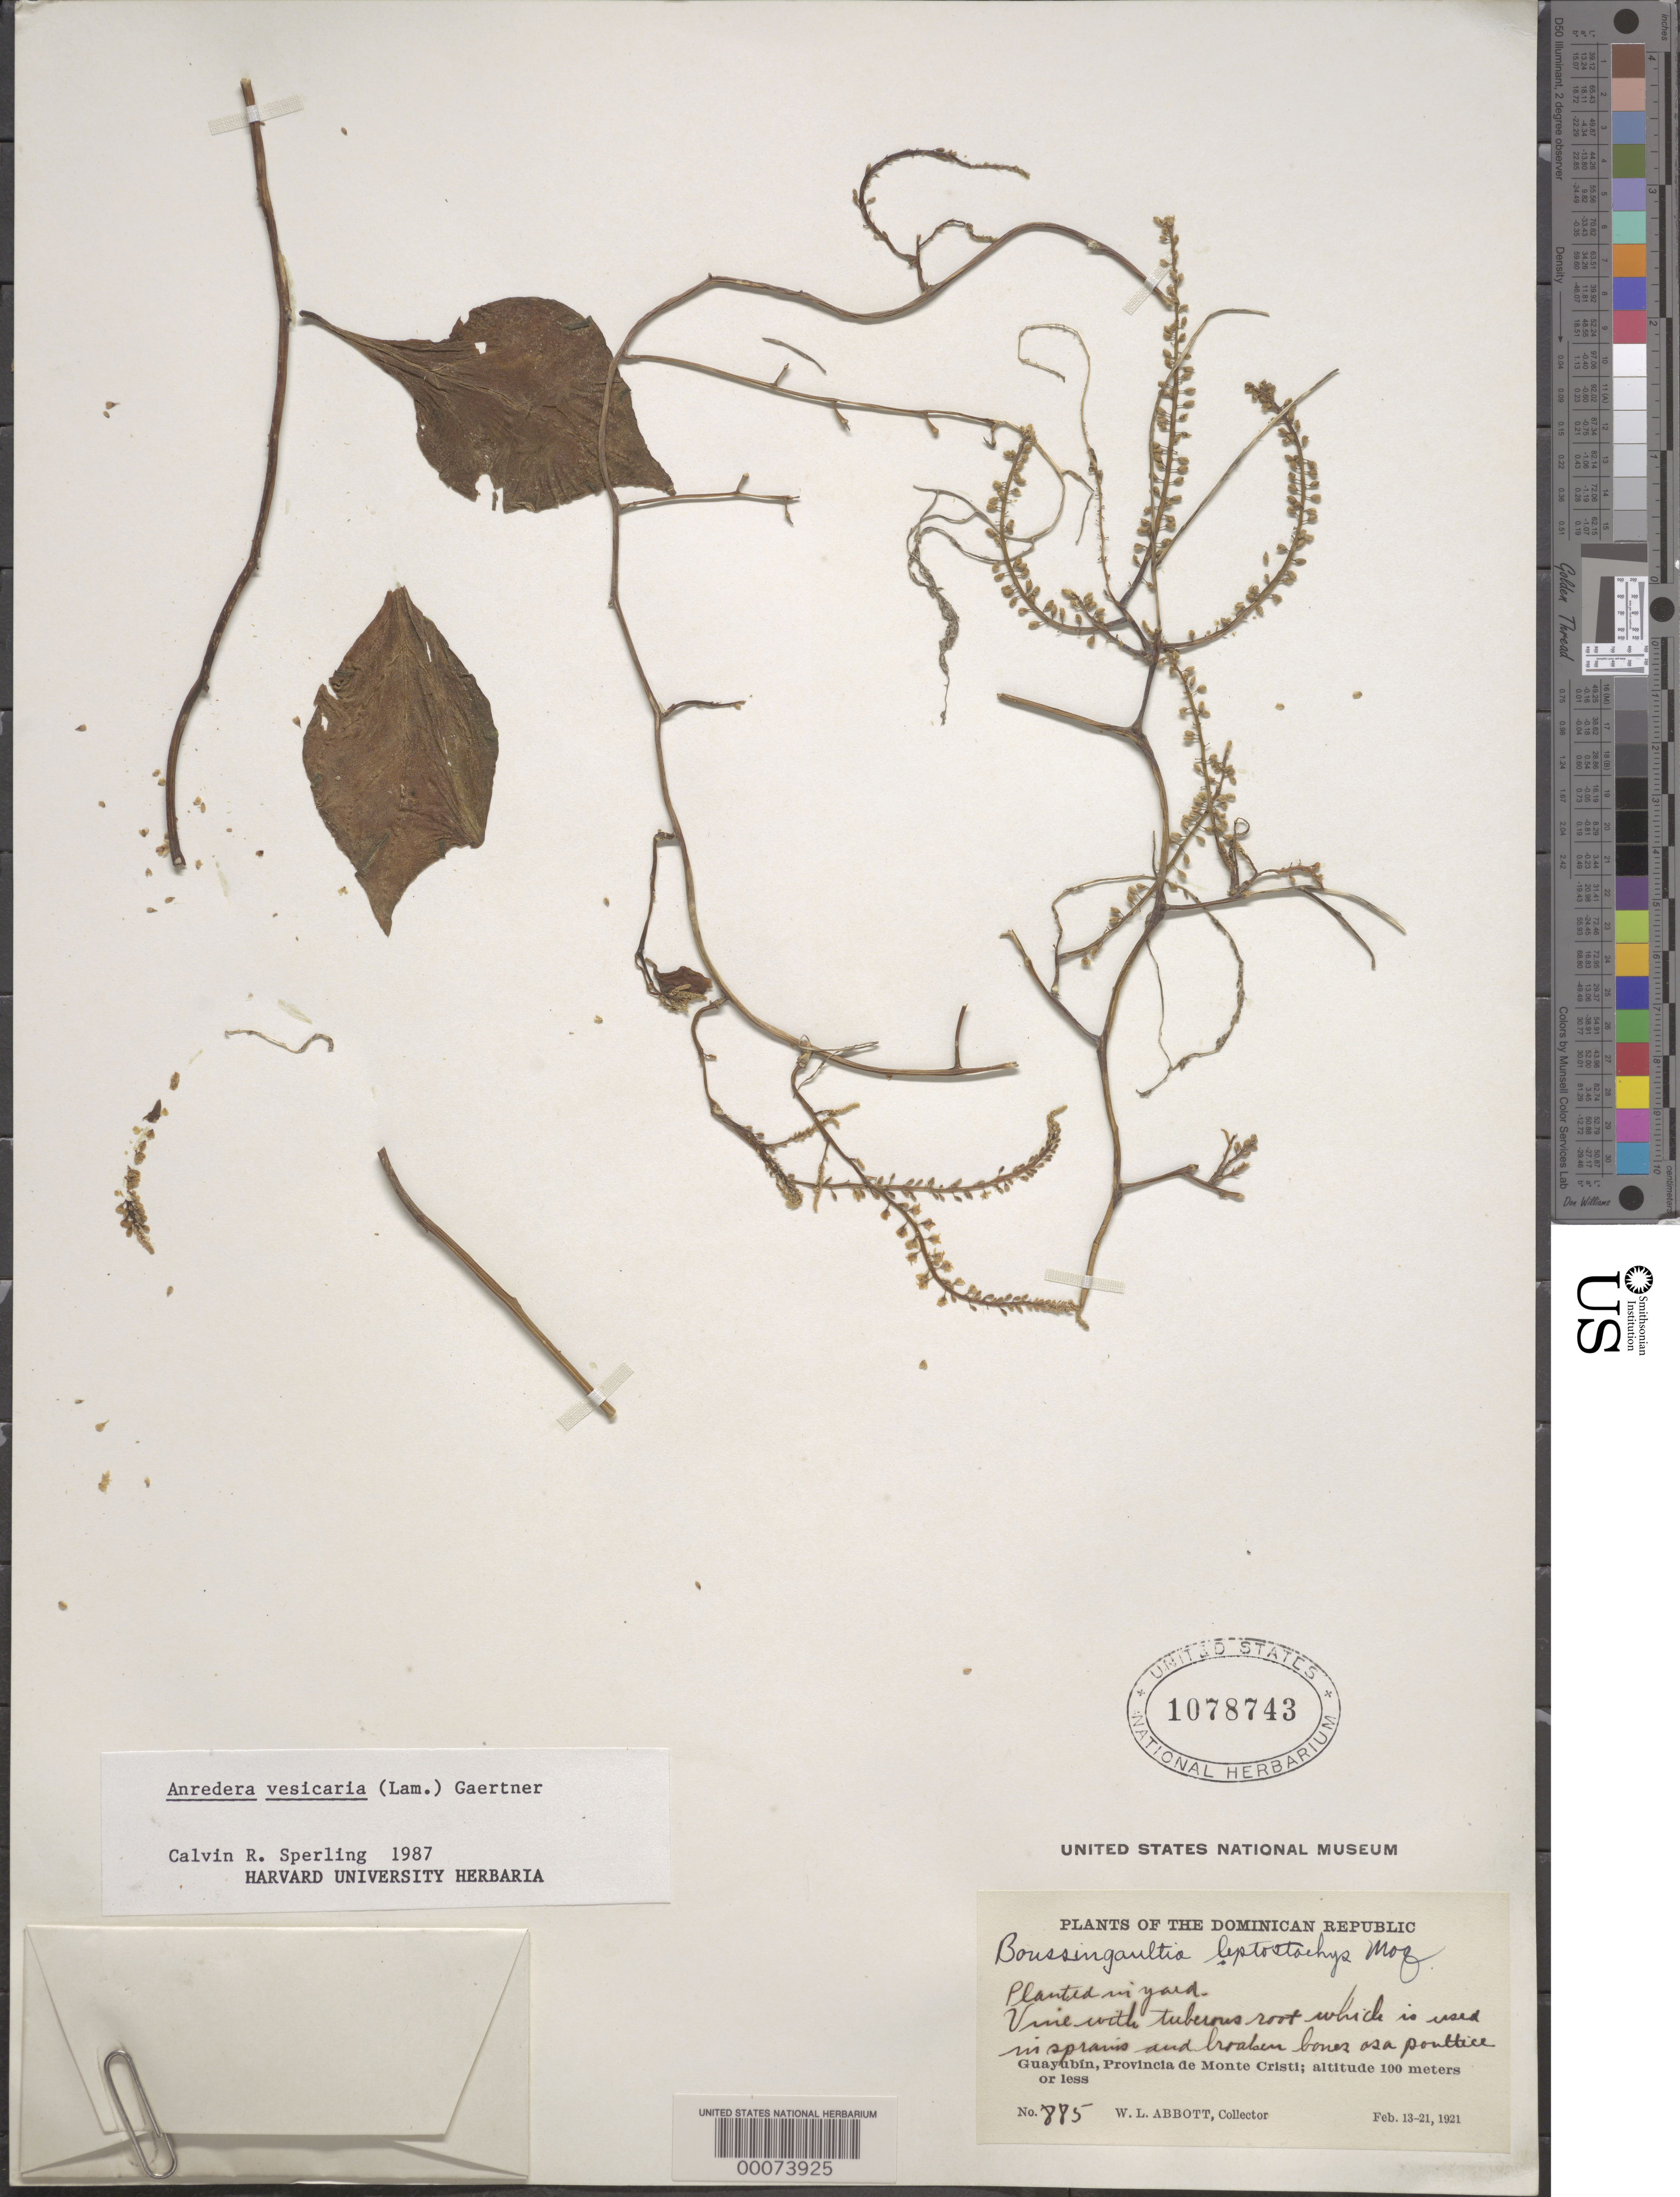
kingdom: Plantae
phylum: Tracheophyta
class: Magnoliopsida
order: Caryophyllales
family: Basellaceae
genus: Anredera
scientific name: Anredera vesicaria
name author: (Lam.) C.F. Gaertn.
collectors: W. L. Abbott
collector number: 885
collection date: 1921-02-13/1921-02-21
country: Dominican Republic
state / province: Monte Cristi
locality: In yard. Guayubín, Province de Monte Cristi.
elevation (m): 100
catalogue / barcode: US 1078743